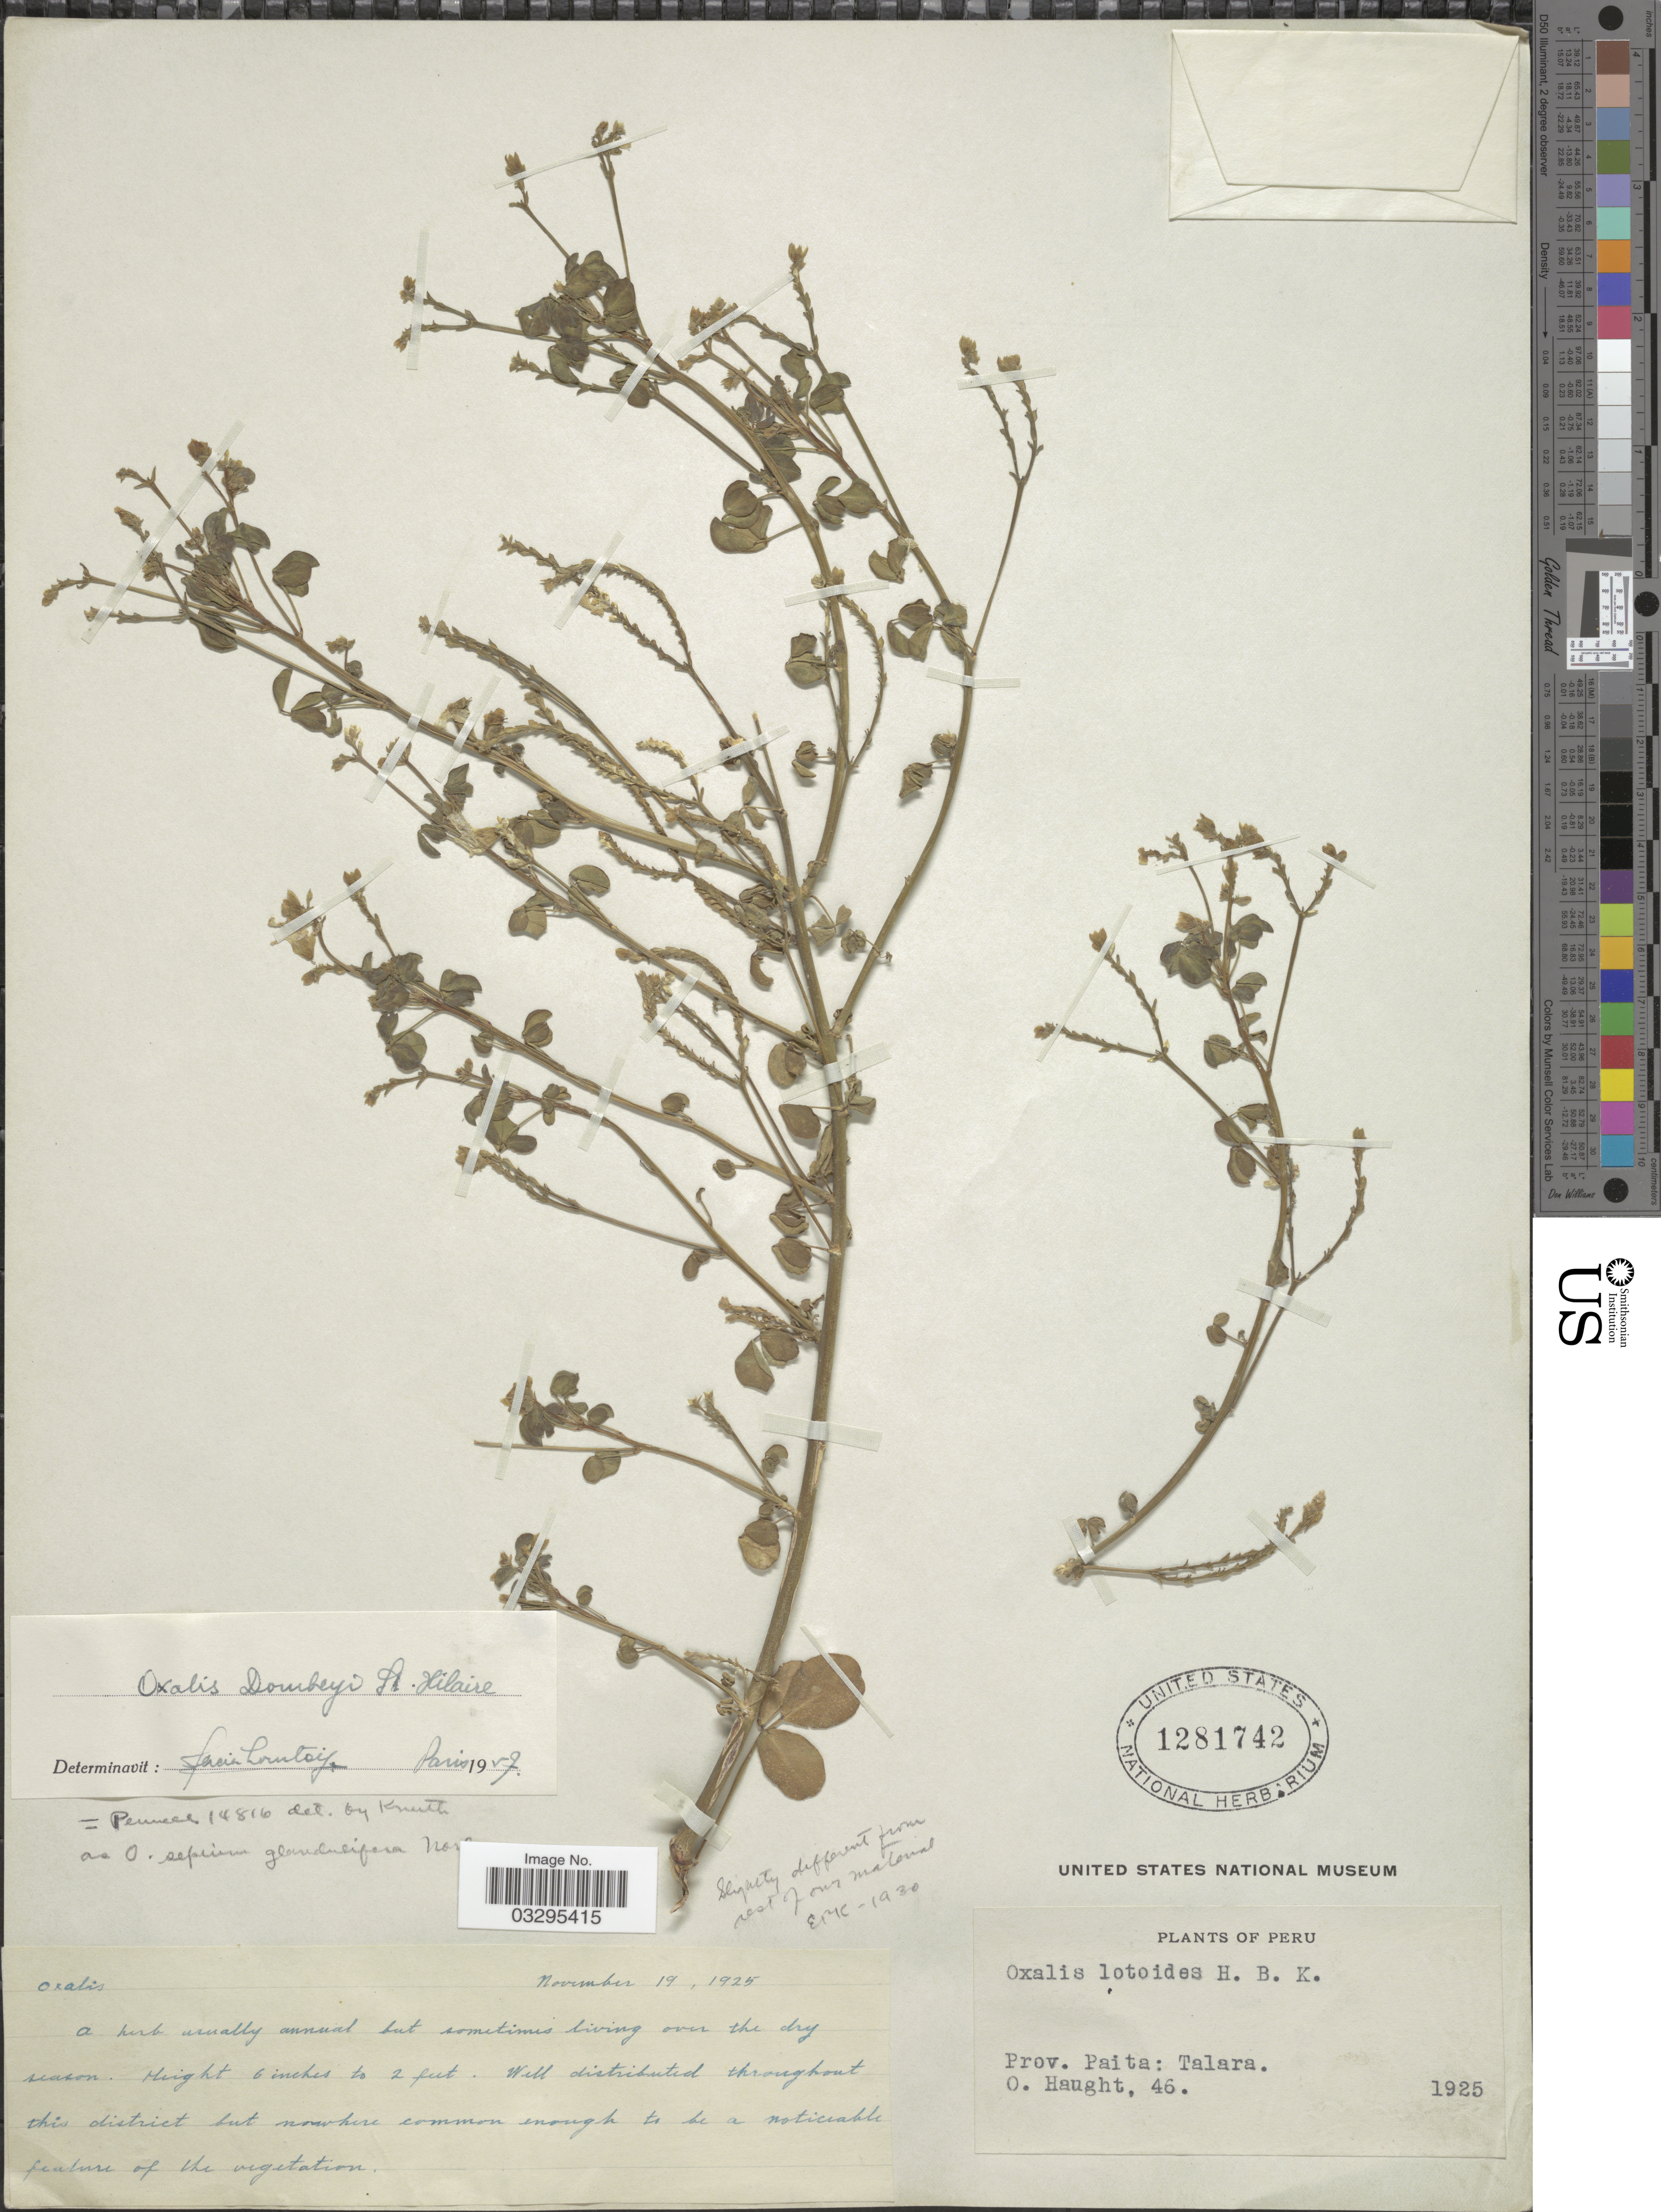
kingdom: Plantae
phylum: Tracheophyta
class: Magnoliopsida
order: Oxalidales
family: Oxalidaceae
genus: Oxalis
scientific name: Oxalis dombeyi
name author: A. St.-Hil.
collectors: O. Haught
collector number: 46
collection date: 1925-11-19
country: Peru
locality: Prov. Paita: Talara.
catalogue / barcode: US 1281742